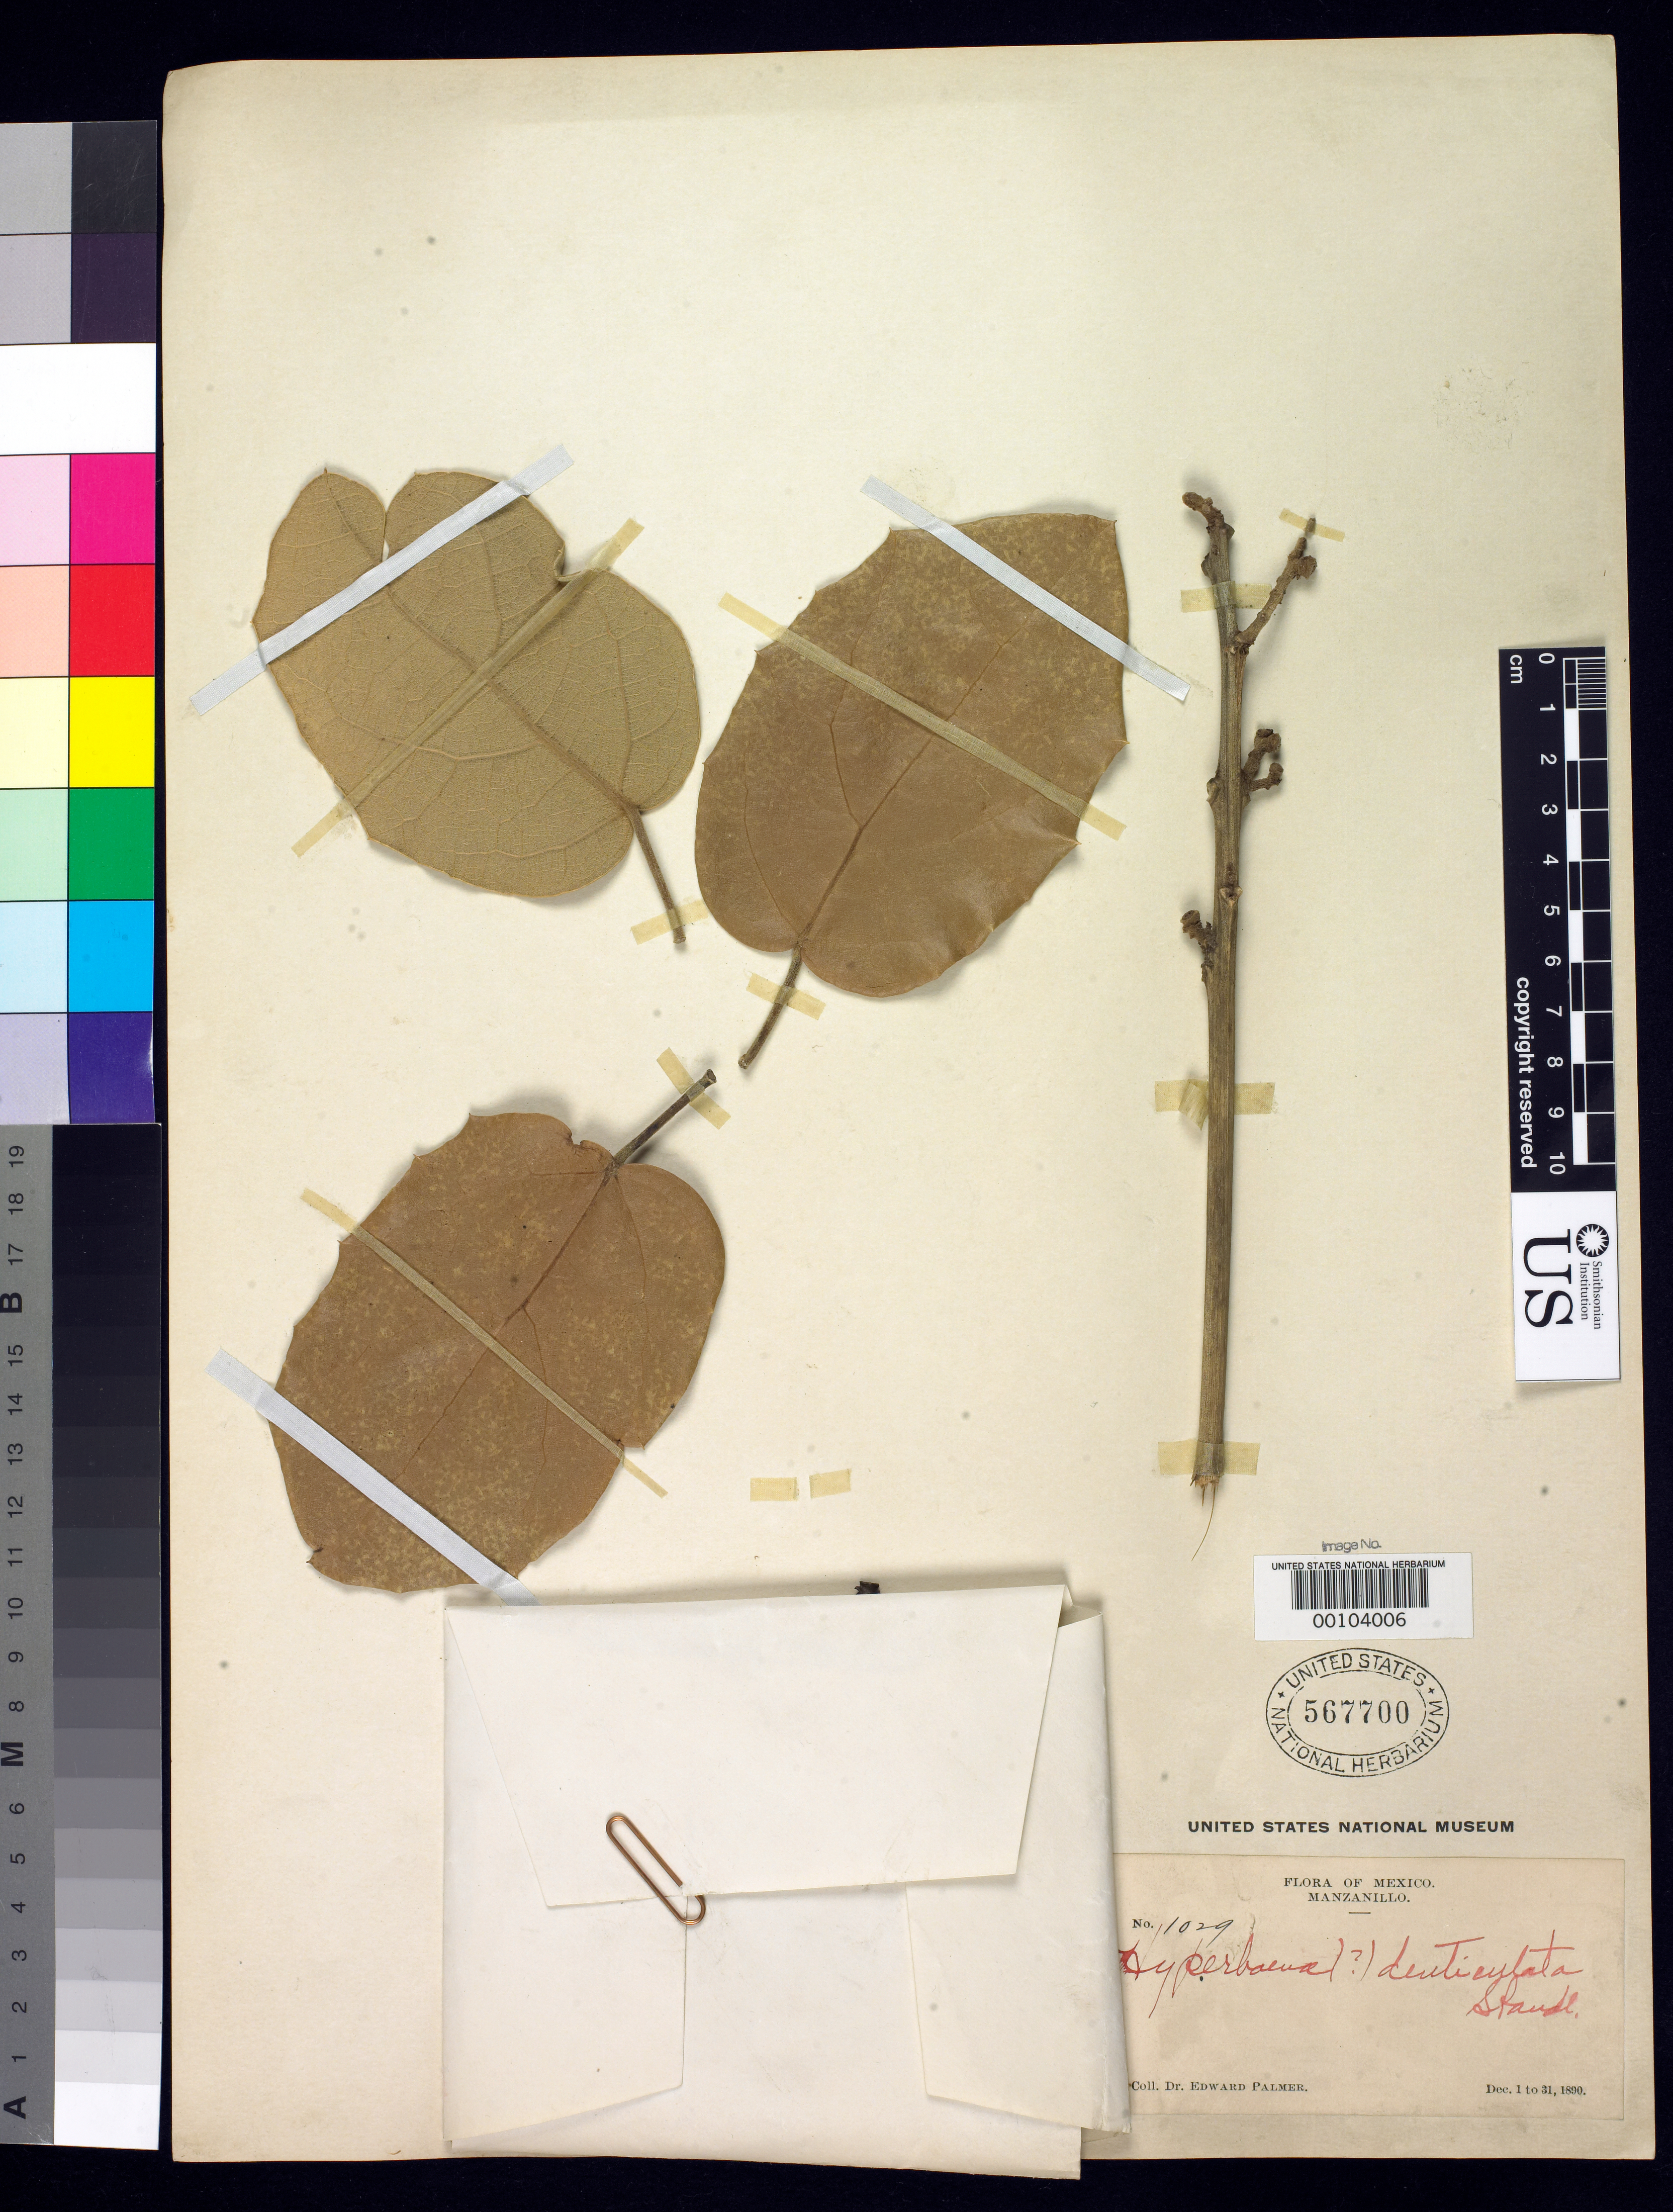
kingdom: Plantae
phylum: Tracheophyta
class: Magnoliopsida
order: Ranunculales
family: Menispermaceae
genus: Hyperbaena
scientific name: Hyperbaena denticulata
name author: Standl.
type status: Isotype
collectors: E. Palmer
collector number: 1029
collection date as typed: Dec 1890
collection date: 1890-12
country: Mexico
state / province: Colima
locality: Manzanillo.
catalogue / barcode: US 567700